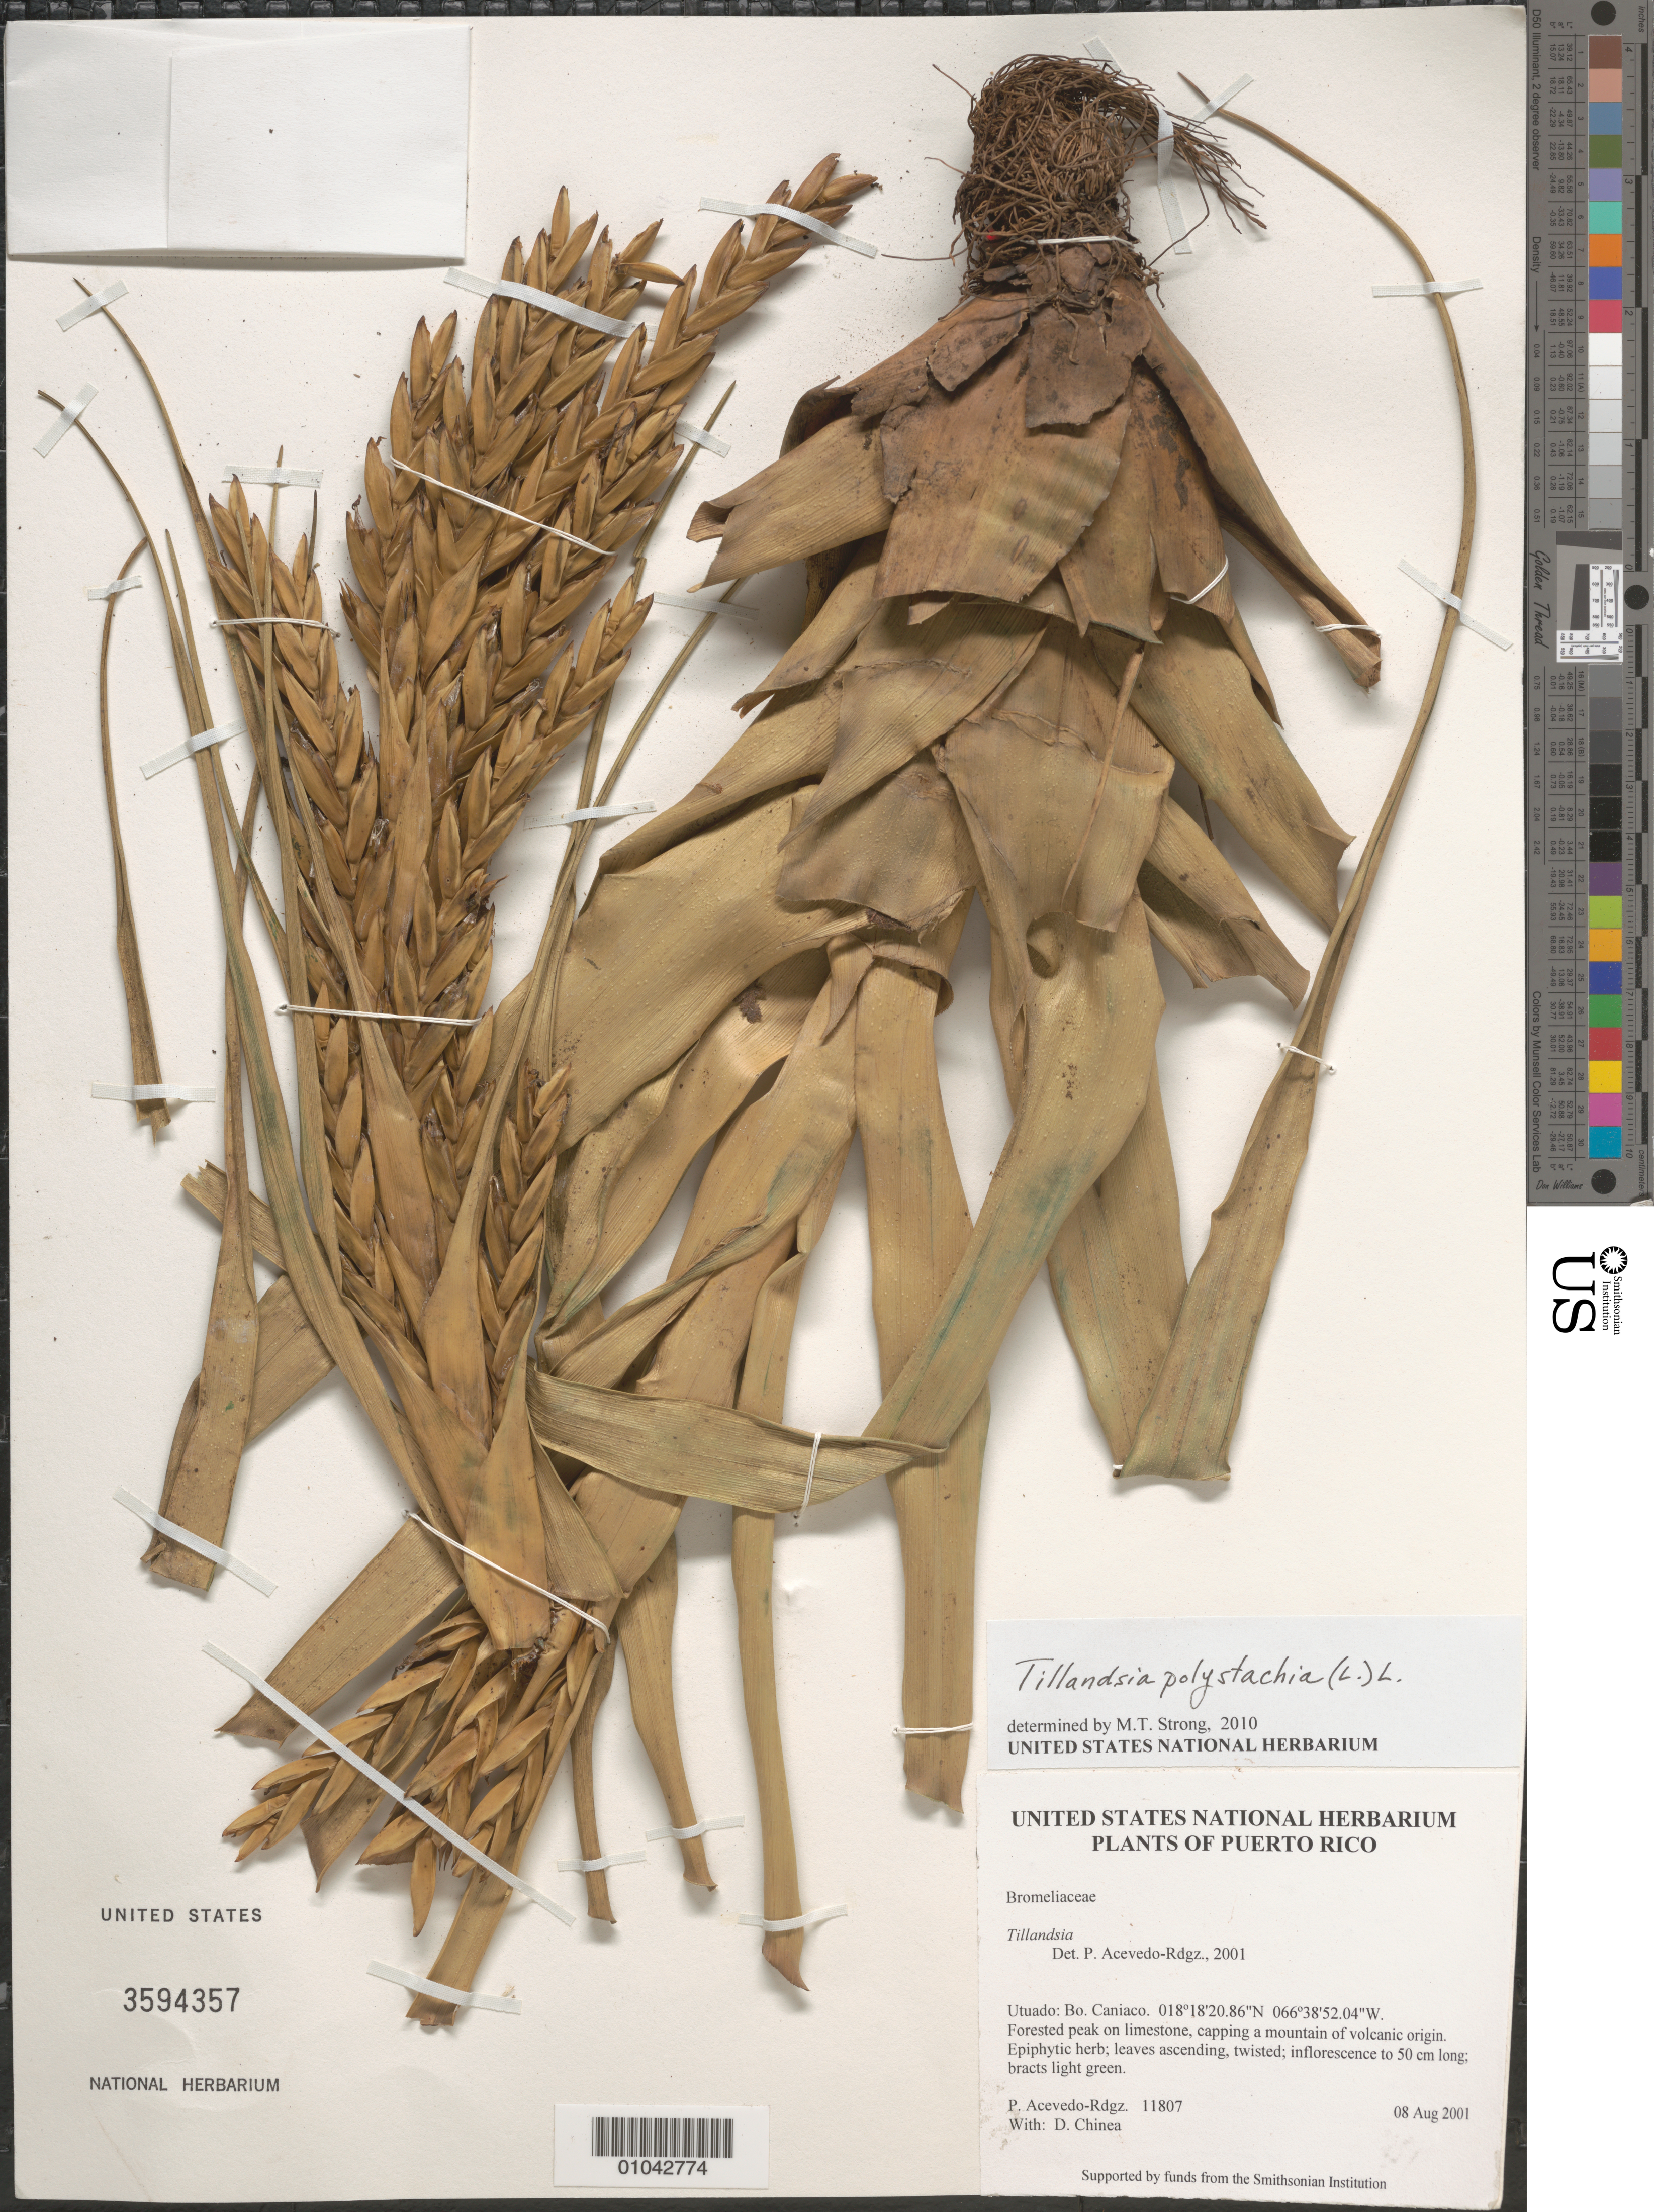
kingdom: Plantae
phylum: Tracheophyta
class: Liliopsida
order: Poales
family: Bromeliaceae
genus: Tillandsia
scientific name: Tillandsia polystachia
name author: (L.) L.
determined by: Strong, M. T., (US), Smithsonian Institution - National Museum of Natural History (UNITED STATES)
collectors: P. Acevedo-Rodr. & D. Chinea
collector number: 11807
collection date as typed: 08 Aug 2001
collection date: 2001-08-08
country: Puerto Rico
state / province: Utuado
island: Puerto Rico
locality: Utuado: Bo. Caniaco.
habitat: Forested peak on limestone, capping a mountain of volcanic origin.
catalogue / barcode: US 3594357